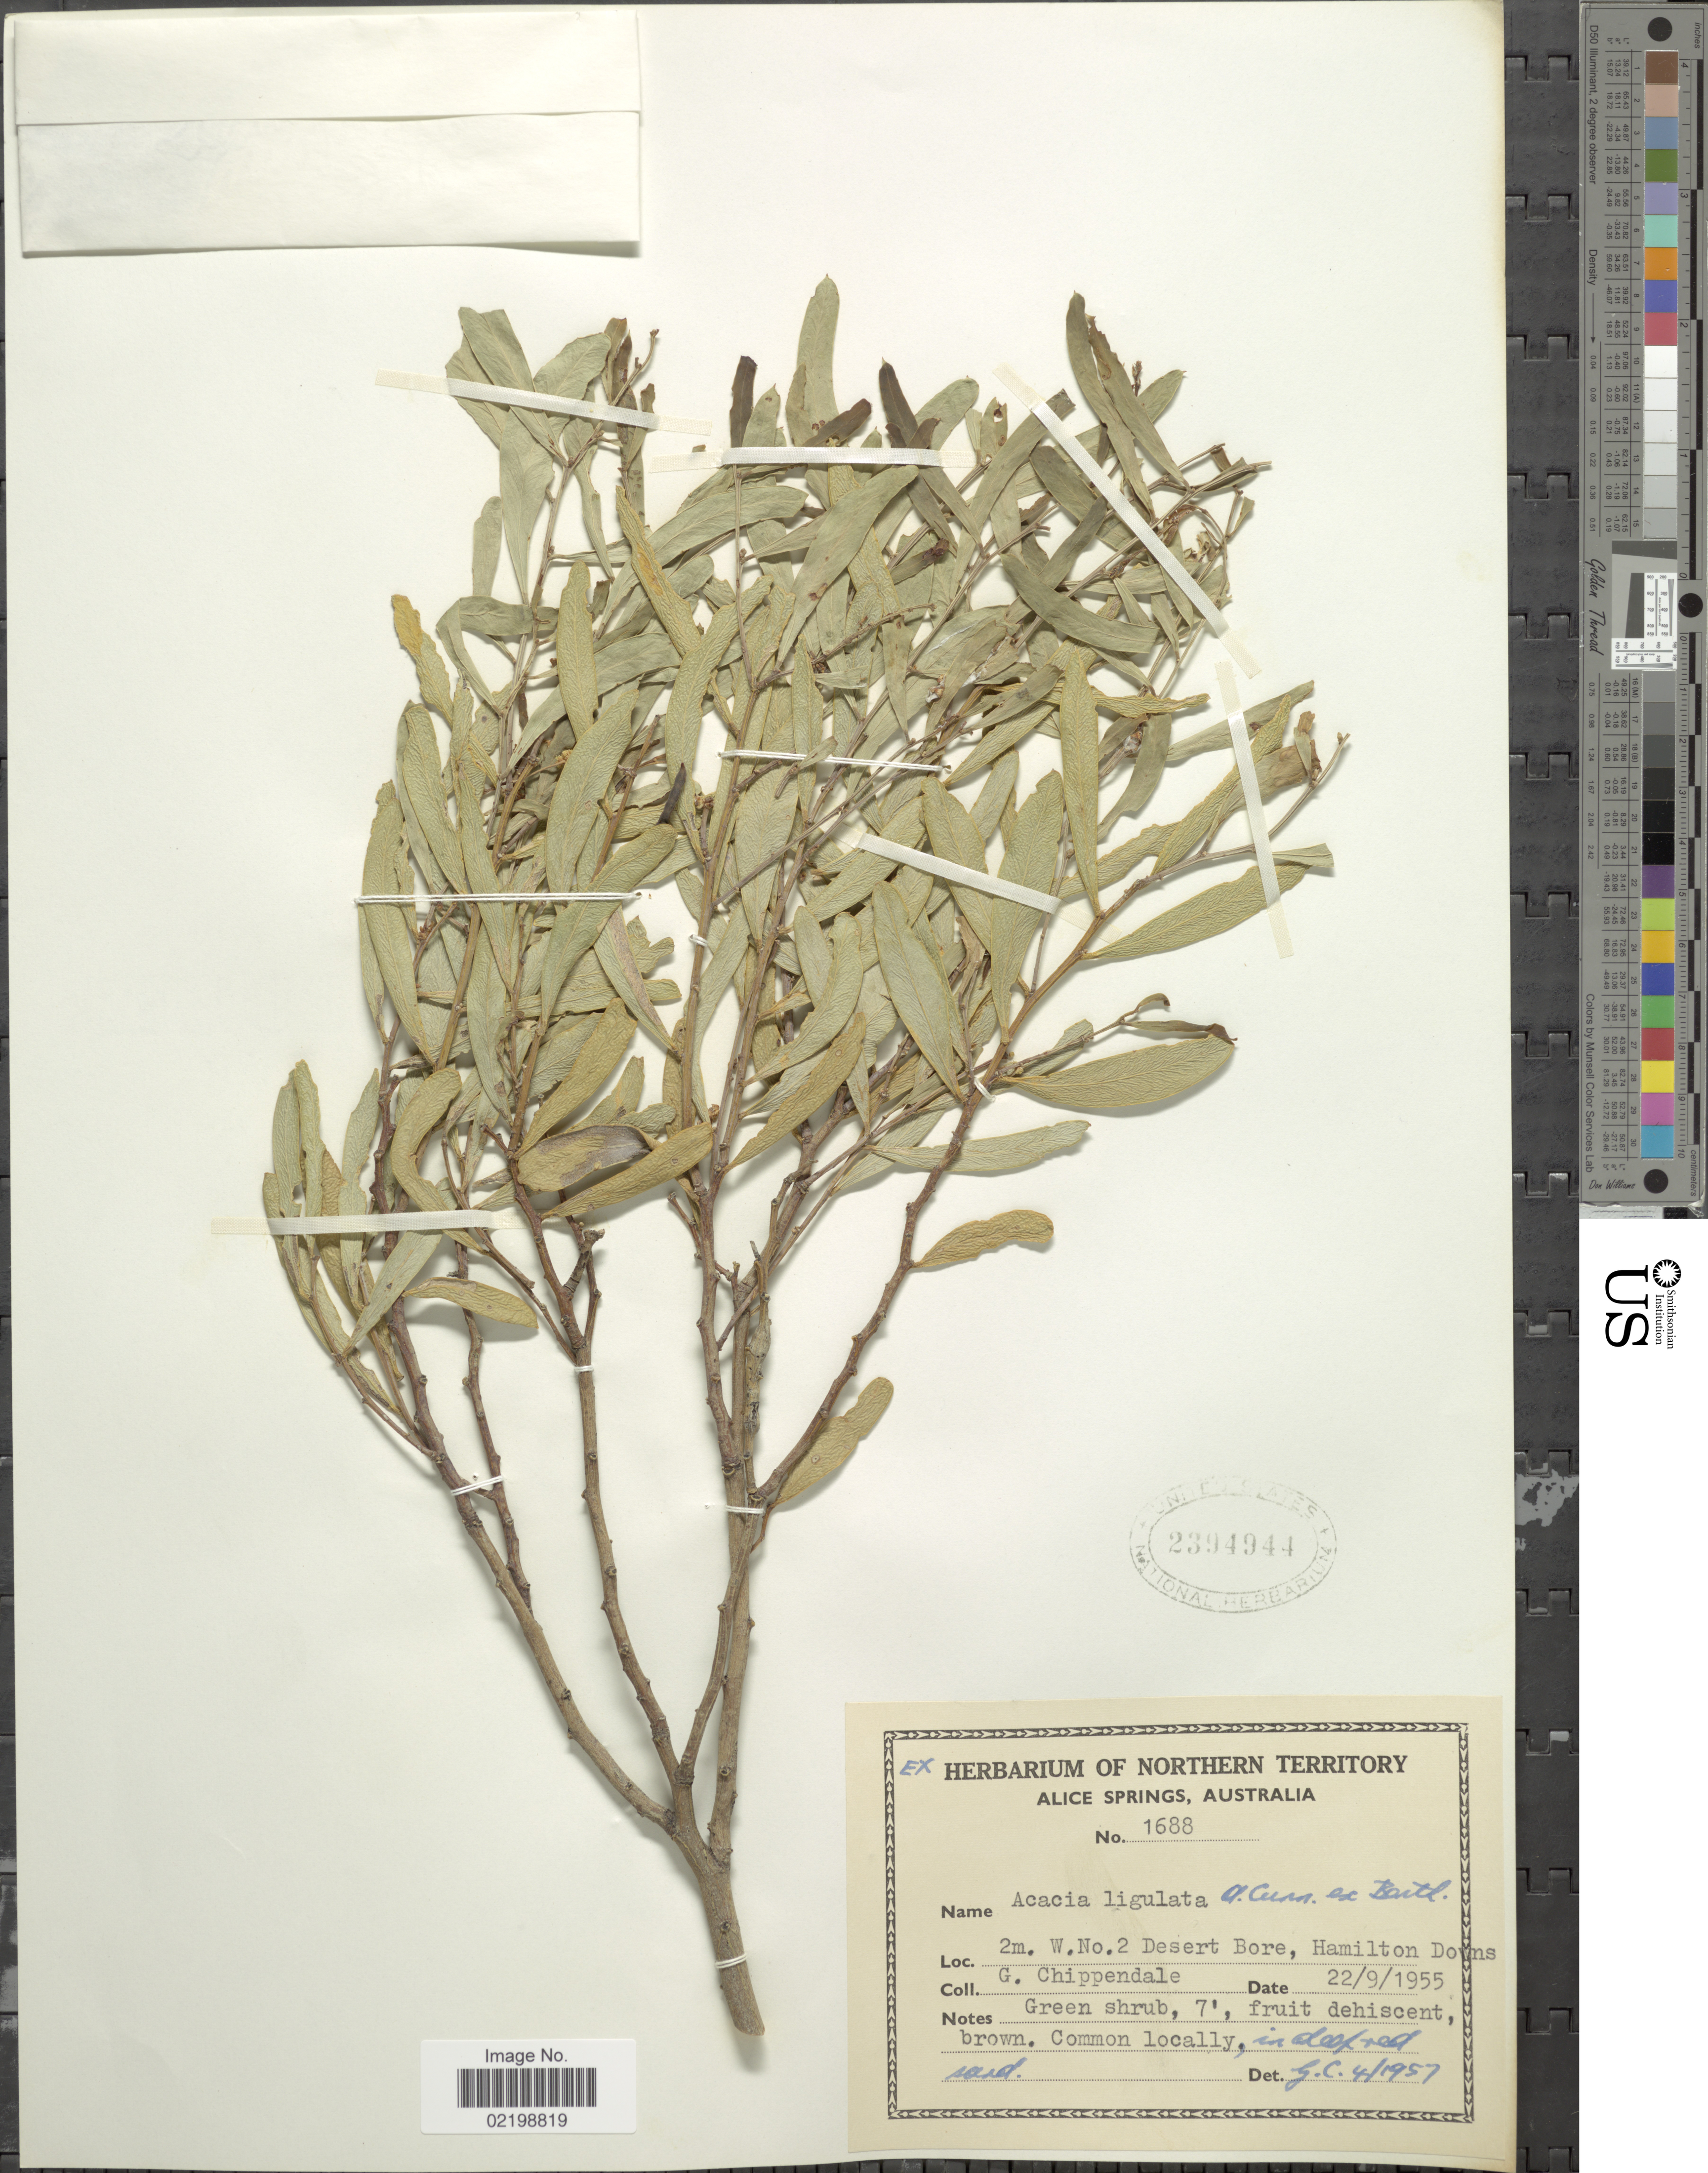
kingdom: Plantae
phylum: Tracheophyta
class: Magnoliopsida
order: Fabales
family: Fabaceae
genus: Acacia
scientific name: Acacia ligulata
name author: Benth.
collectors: G. Chippendale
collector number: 1688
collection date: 1955-09-22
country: Australia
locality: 2m. W. No. 2 Desert Bore, Hamilton Downs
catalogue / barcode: US 2394944